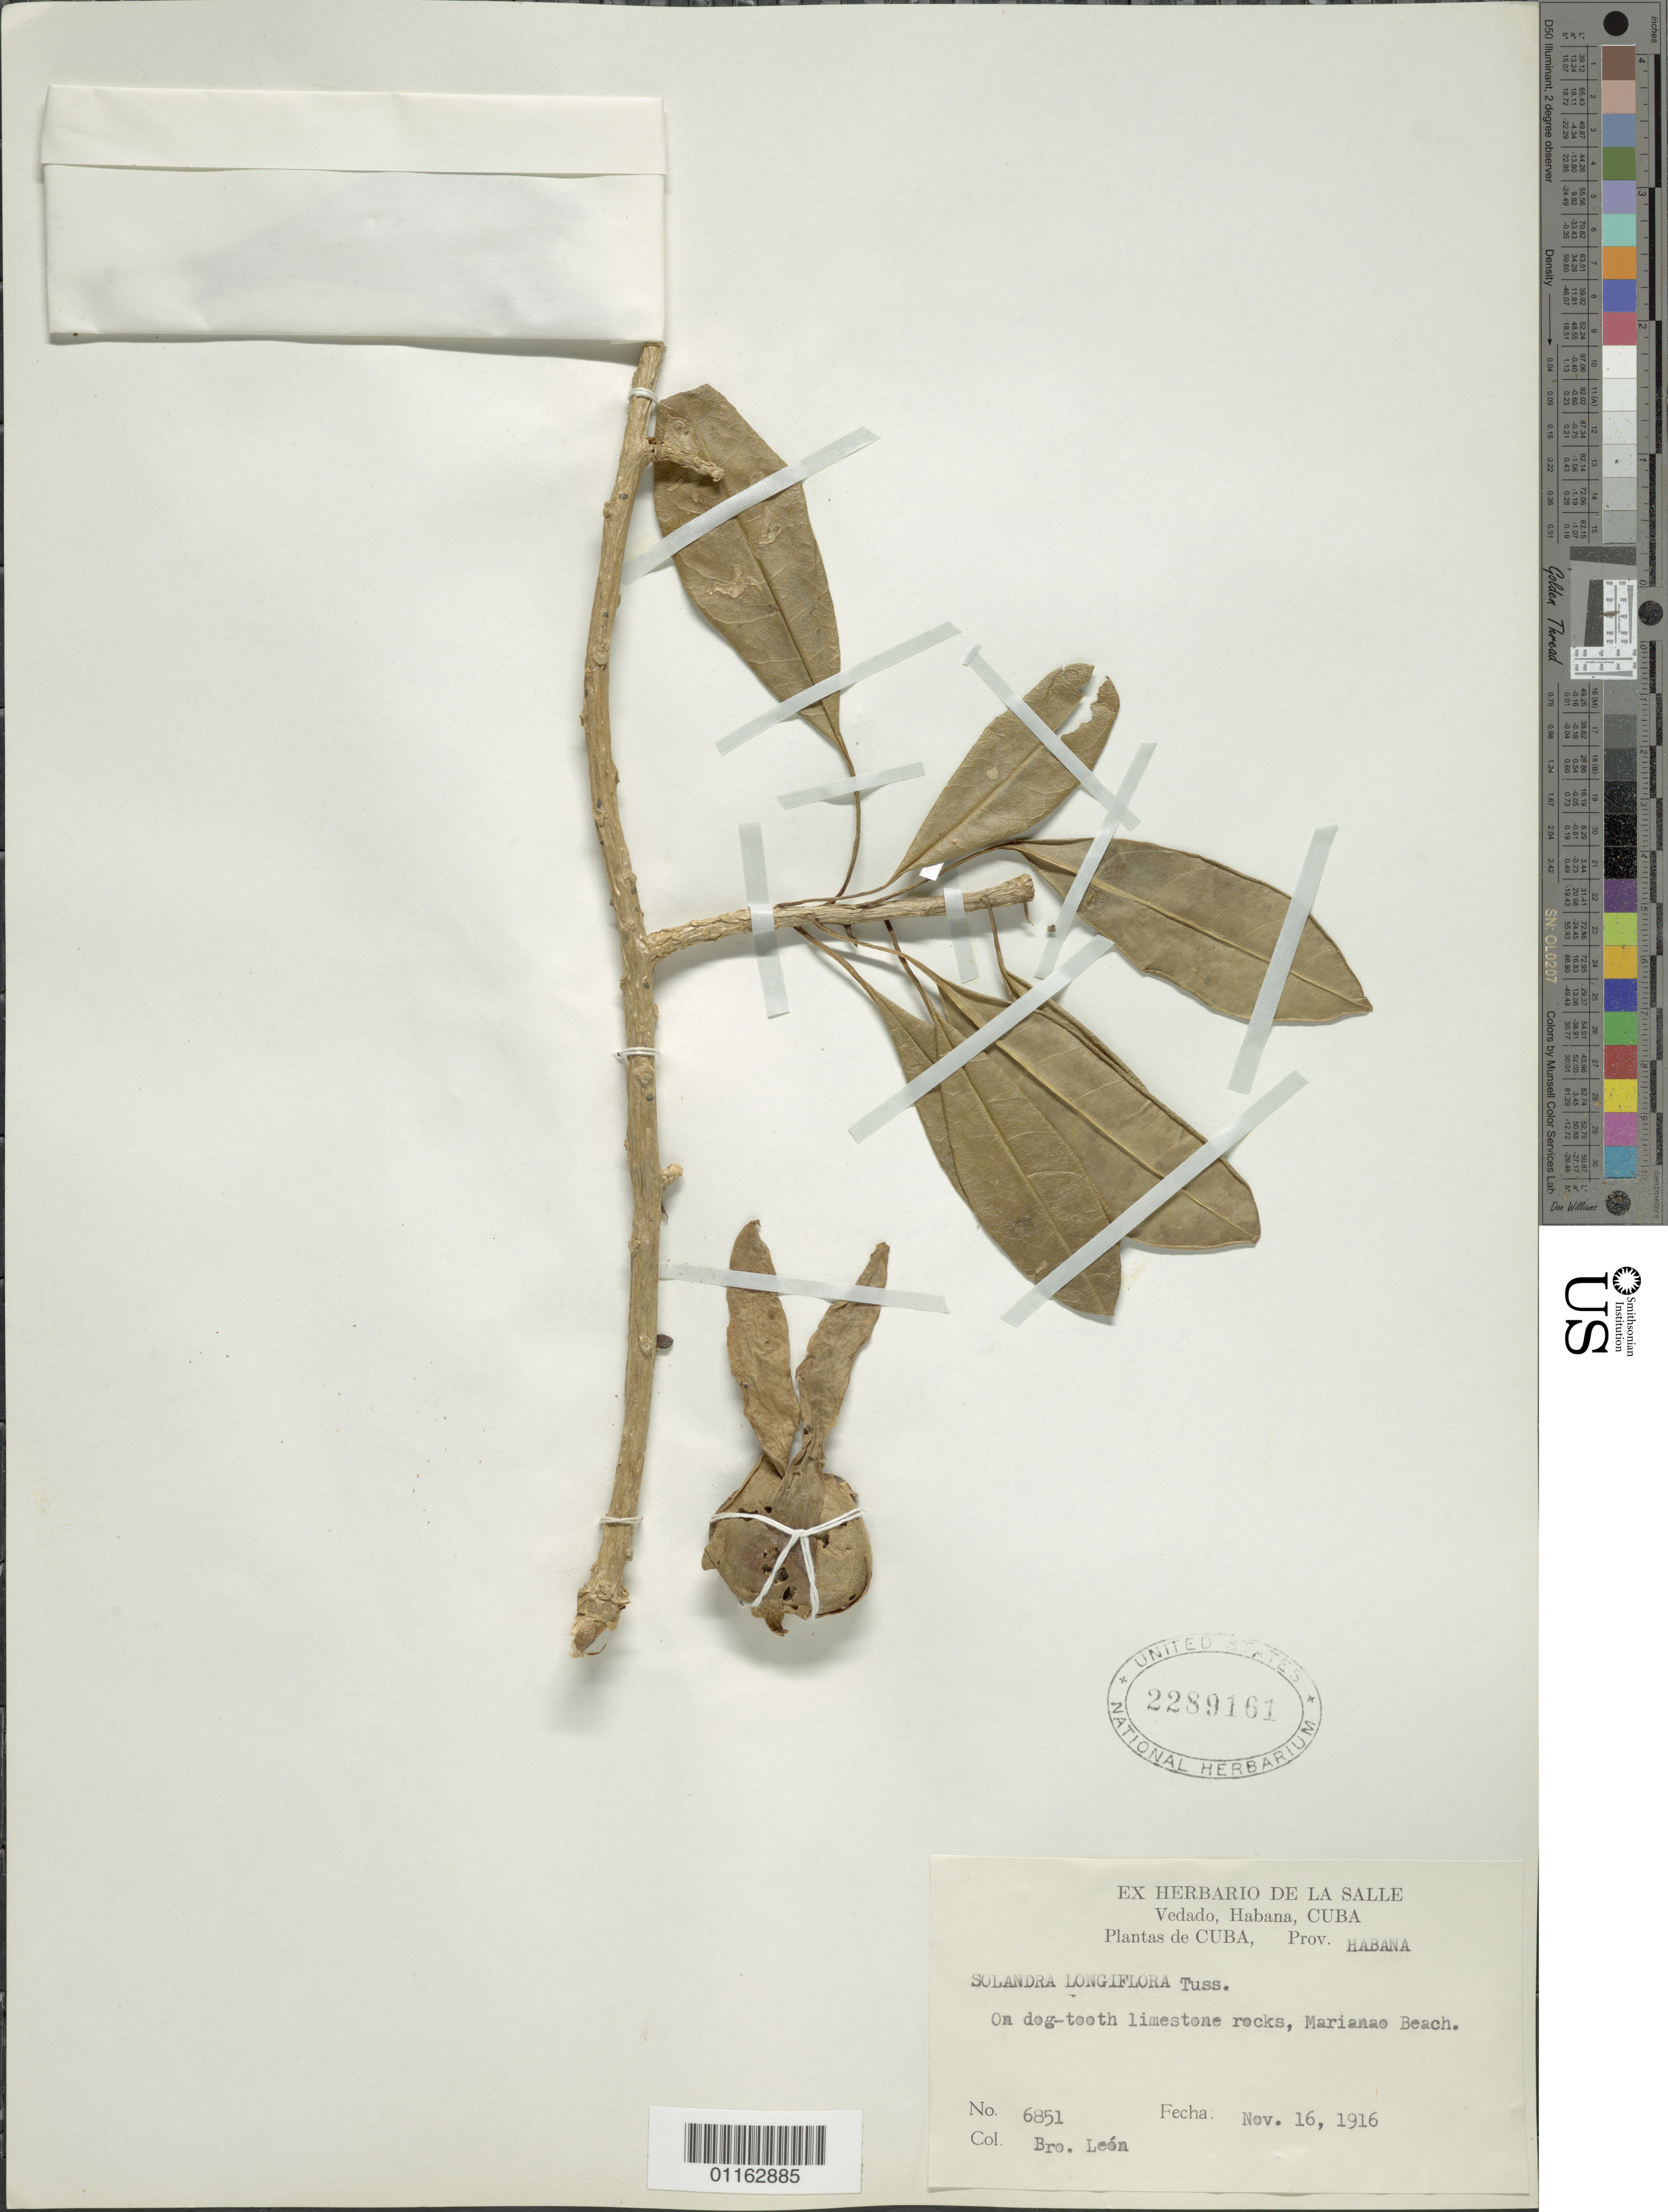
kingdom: Plantae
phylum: Tracheophyta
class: Magnoliopsida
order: Solanales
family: Solanaceae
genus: Solandra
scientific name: Solandra longiflora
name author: Tussac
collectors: Bro. León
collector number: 6851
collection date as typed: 16 Nov 1916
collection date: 1916-11-16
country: Cuba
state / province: La Habana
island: Cuba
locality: on dog-tooth limestone rocks, Marianao beach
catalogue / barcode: US 2289161